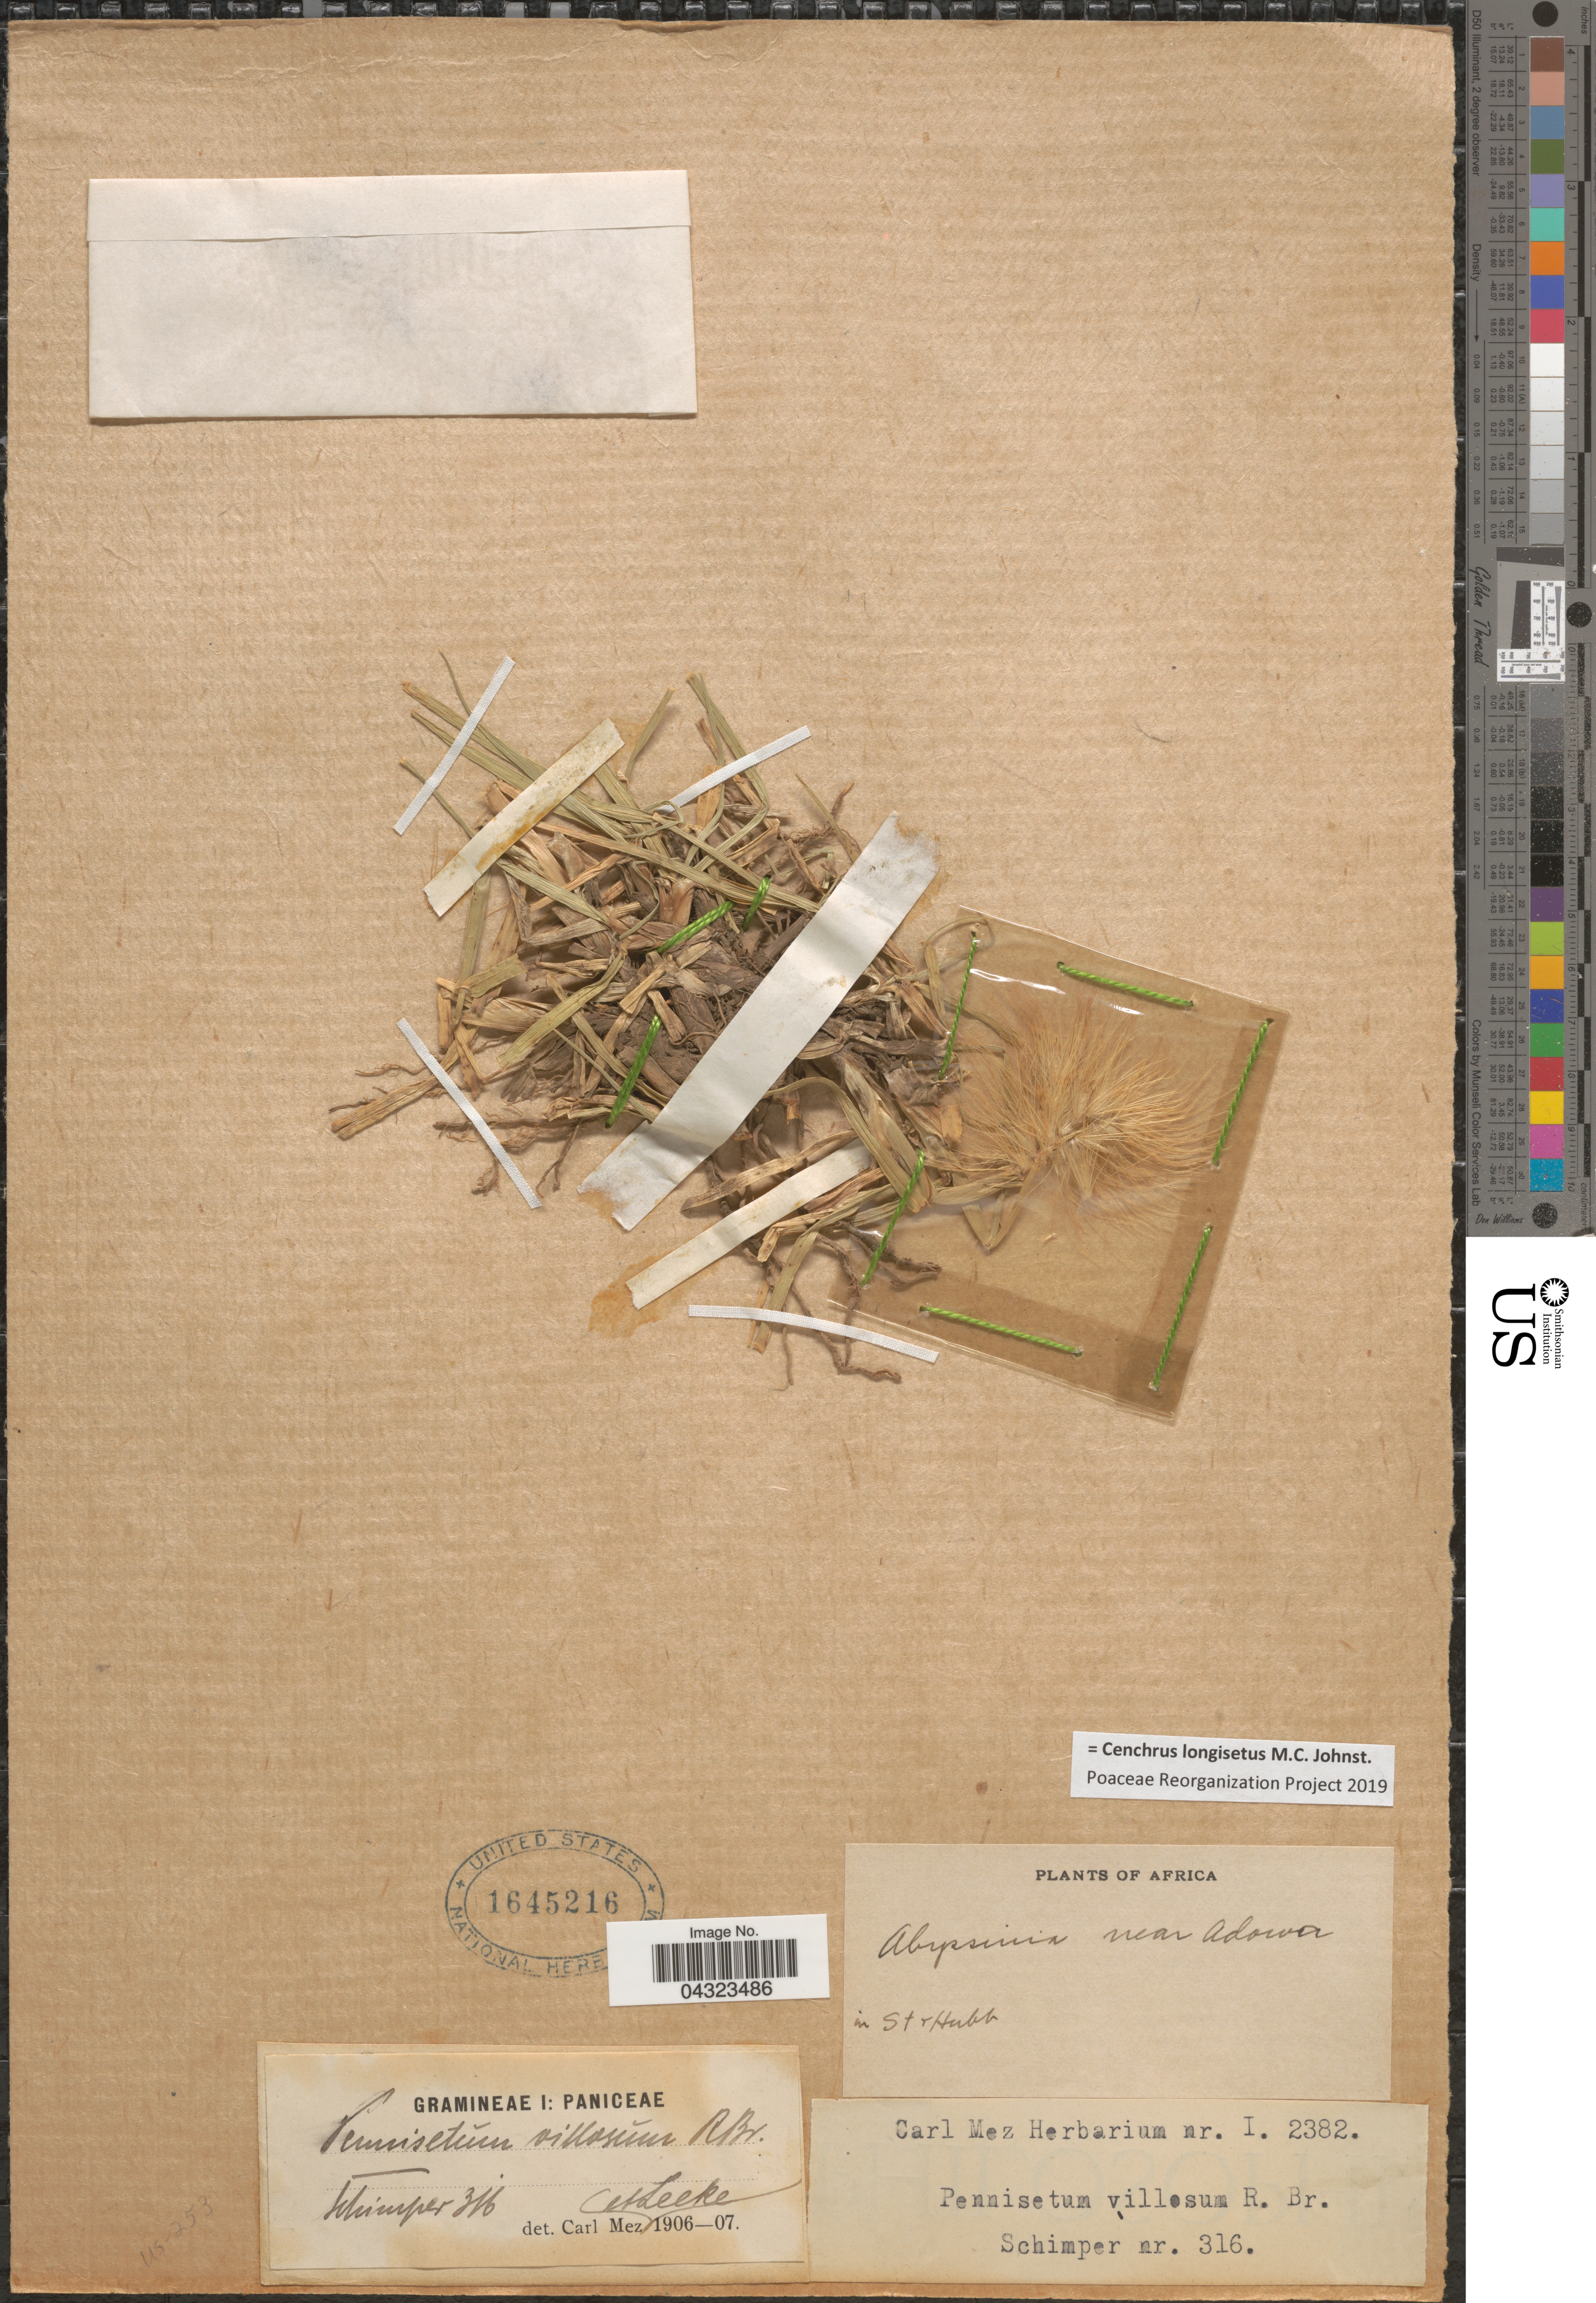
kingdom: Plantae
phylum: Tracheophyta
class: Liliopsida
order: Poales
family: Poaceae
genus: Cenchrus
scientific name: Cenchrus longisetus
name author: M.C. Johnst.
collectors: -. Schimper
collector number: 316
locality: Africa.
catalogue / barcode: US 1645216